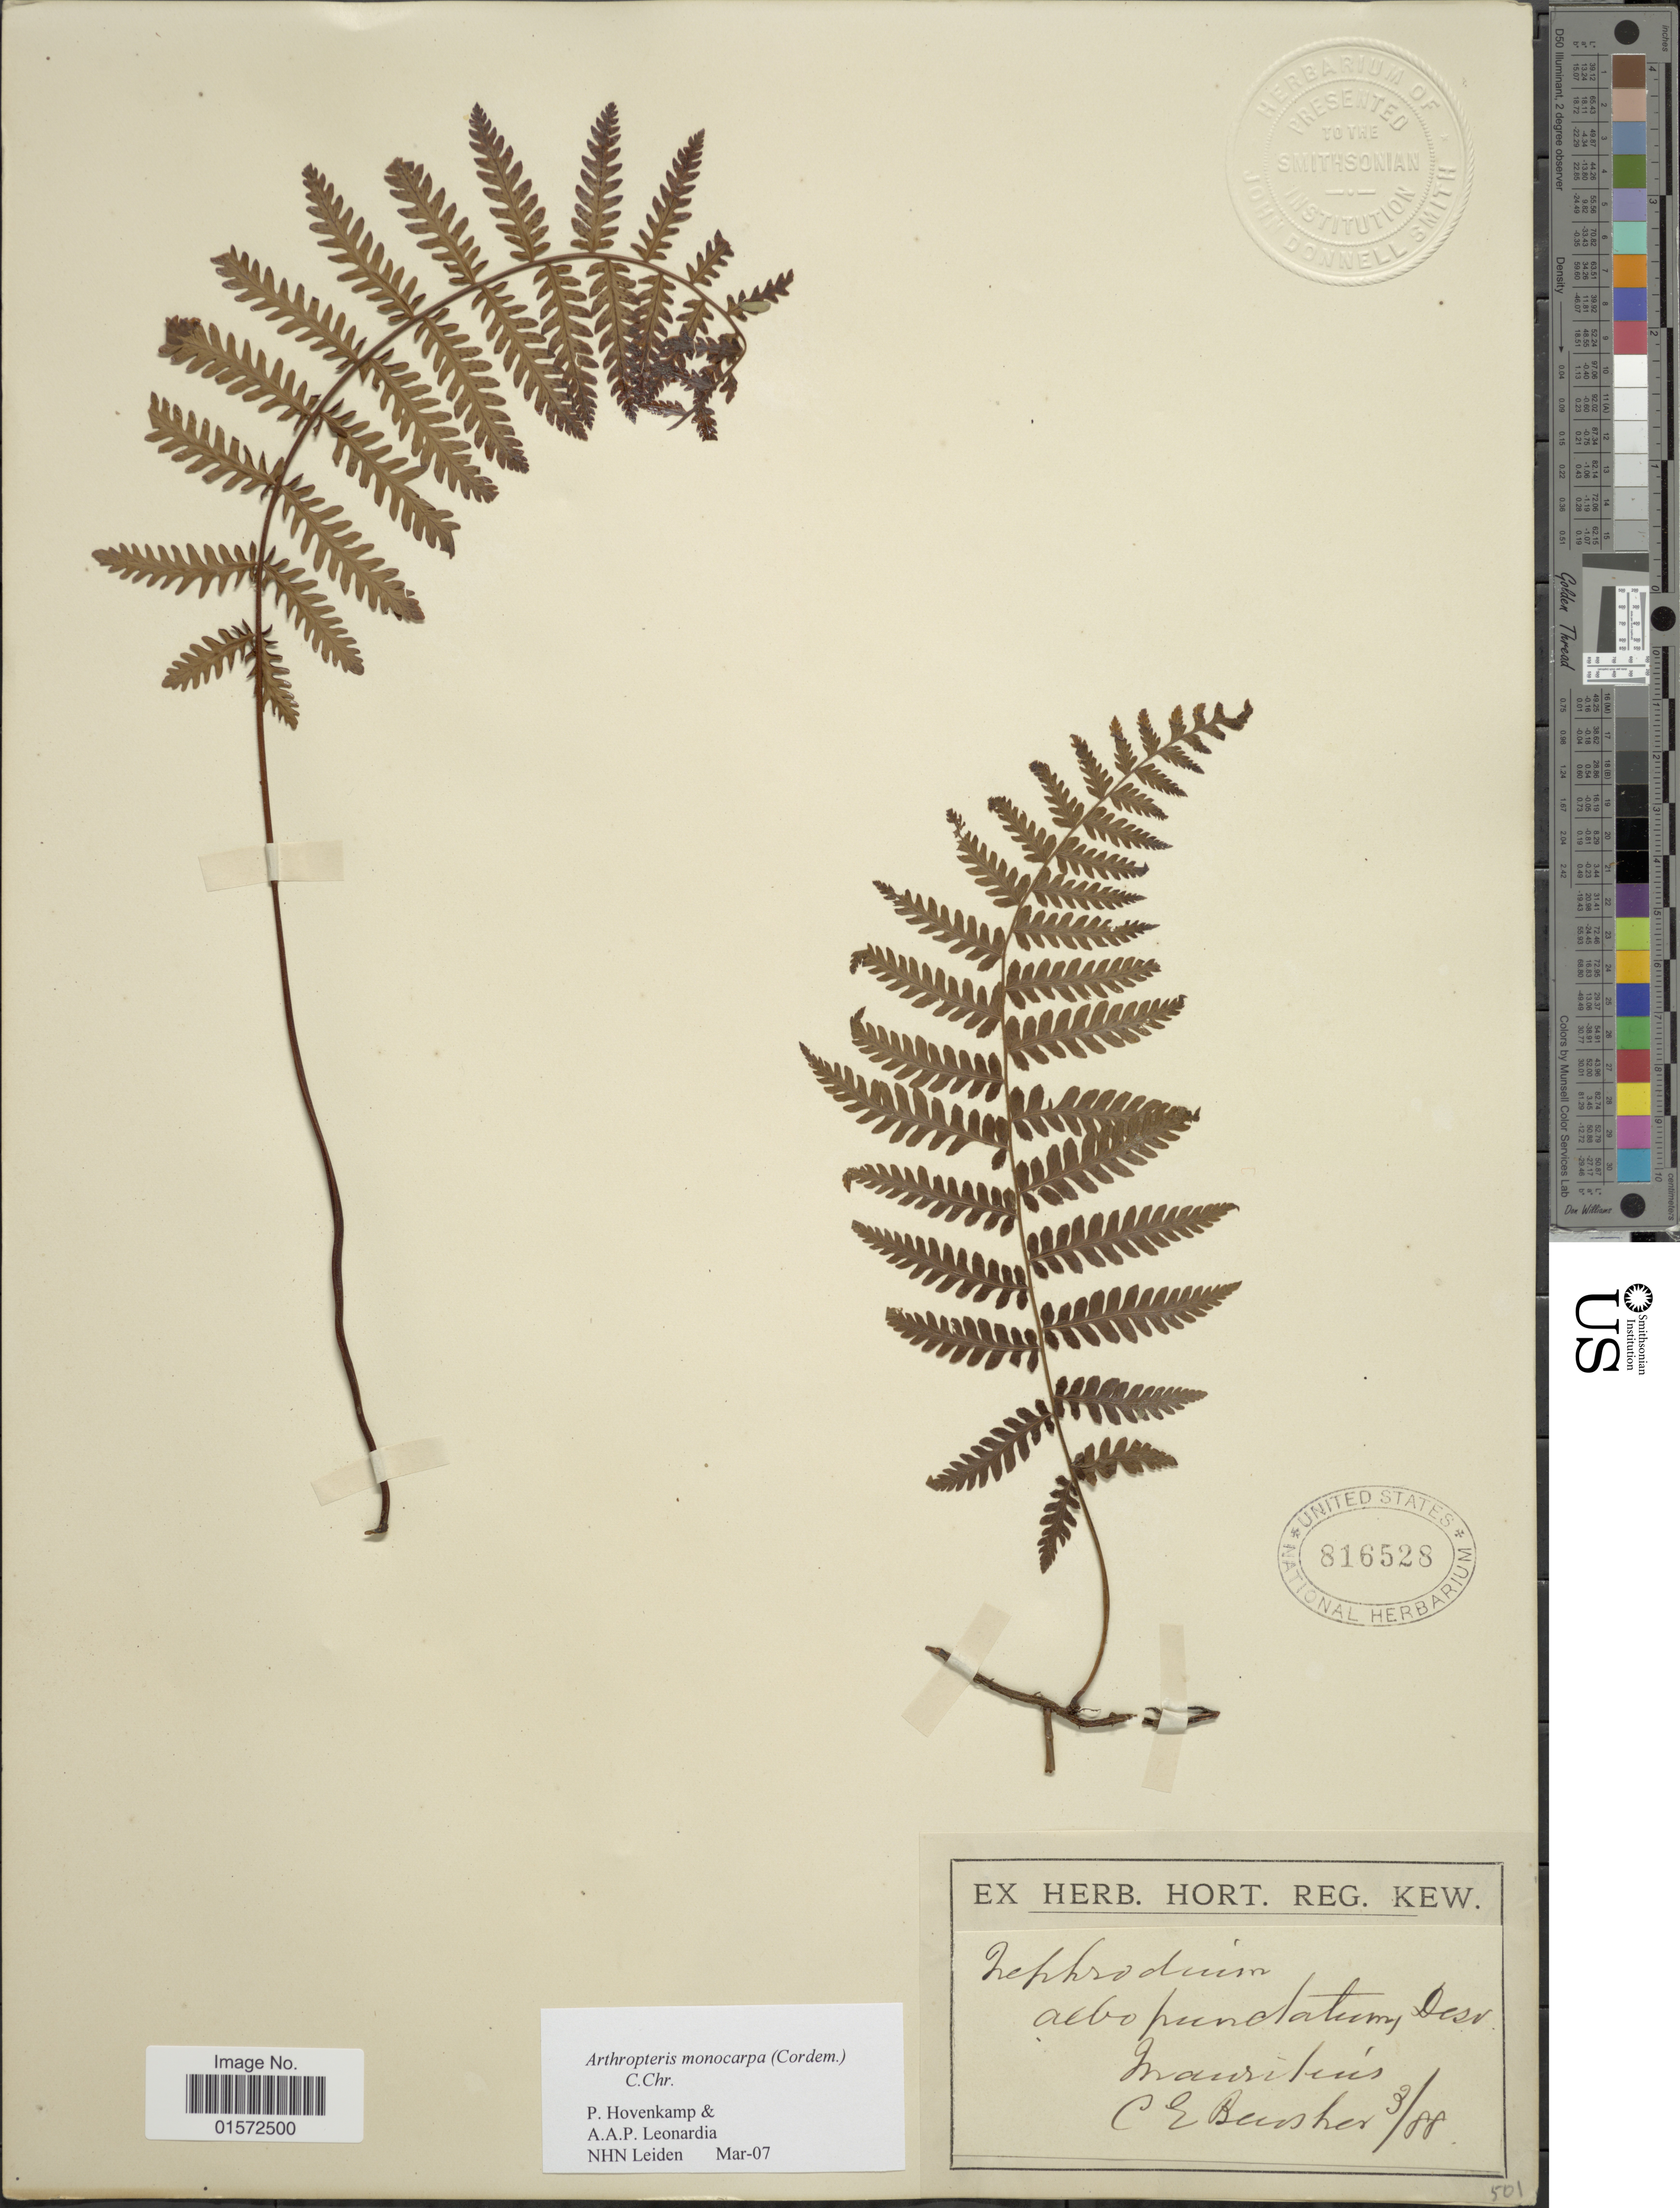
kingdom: Plantae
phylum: Tracheophyta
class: Polypodiopsida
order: Polypodiales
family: Tectariaceae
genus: Arthropteris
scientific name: Arthropteris monocarpa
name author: (Cordem.) C. Chr.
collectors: C. Bewsher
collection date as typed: Transcribed d/m/y: /3/88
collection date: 1888-03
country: Mauritius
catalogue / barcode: US 816528